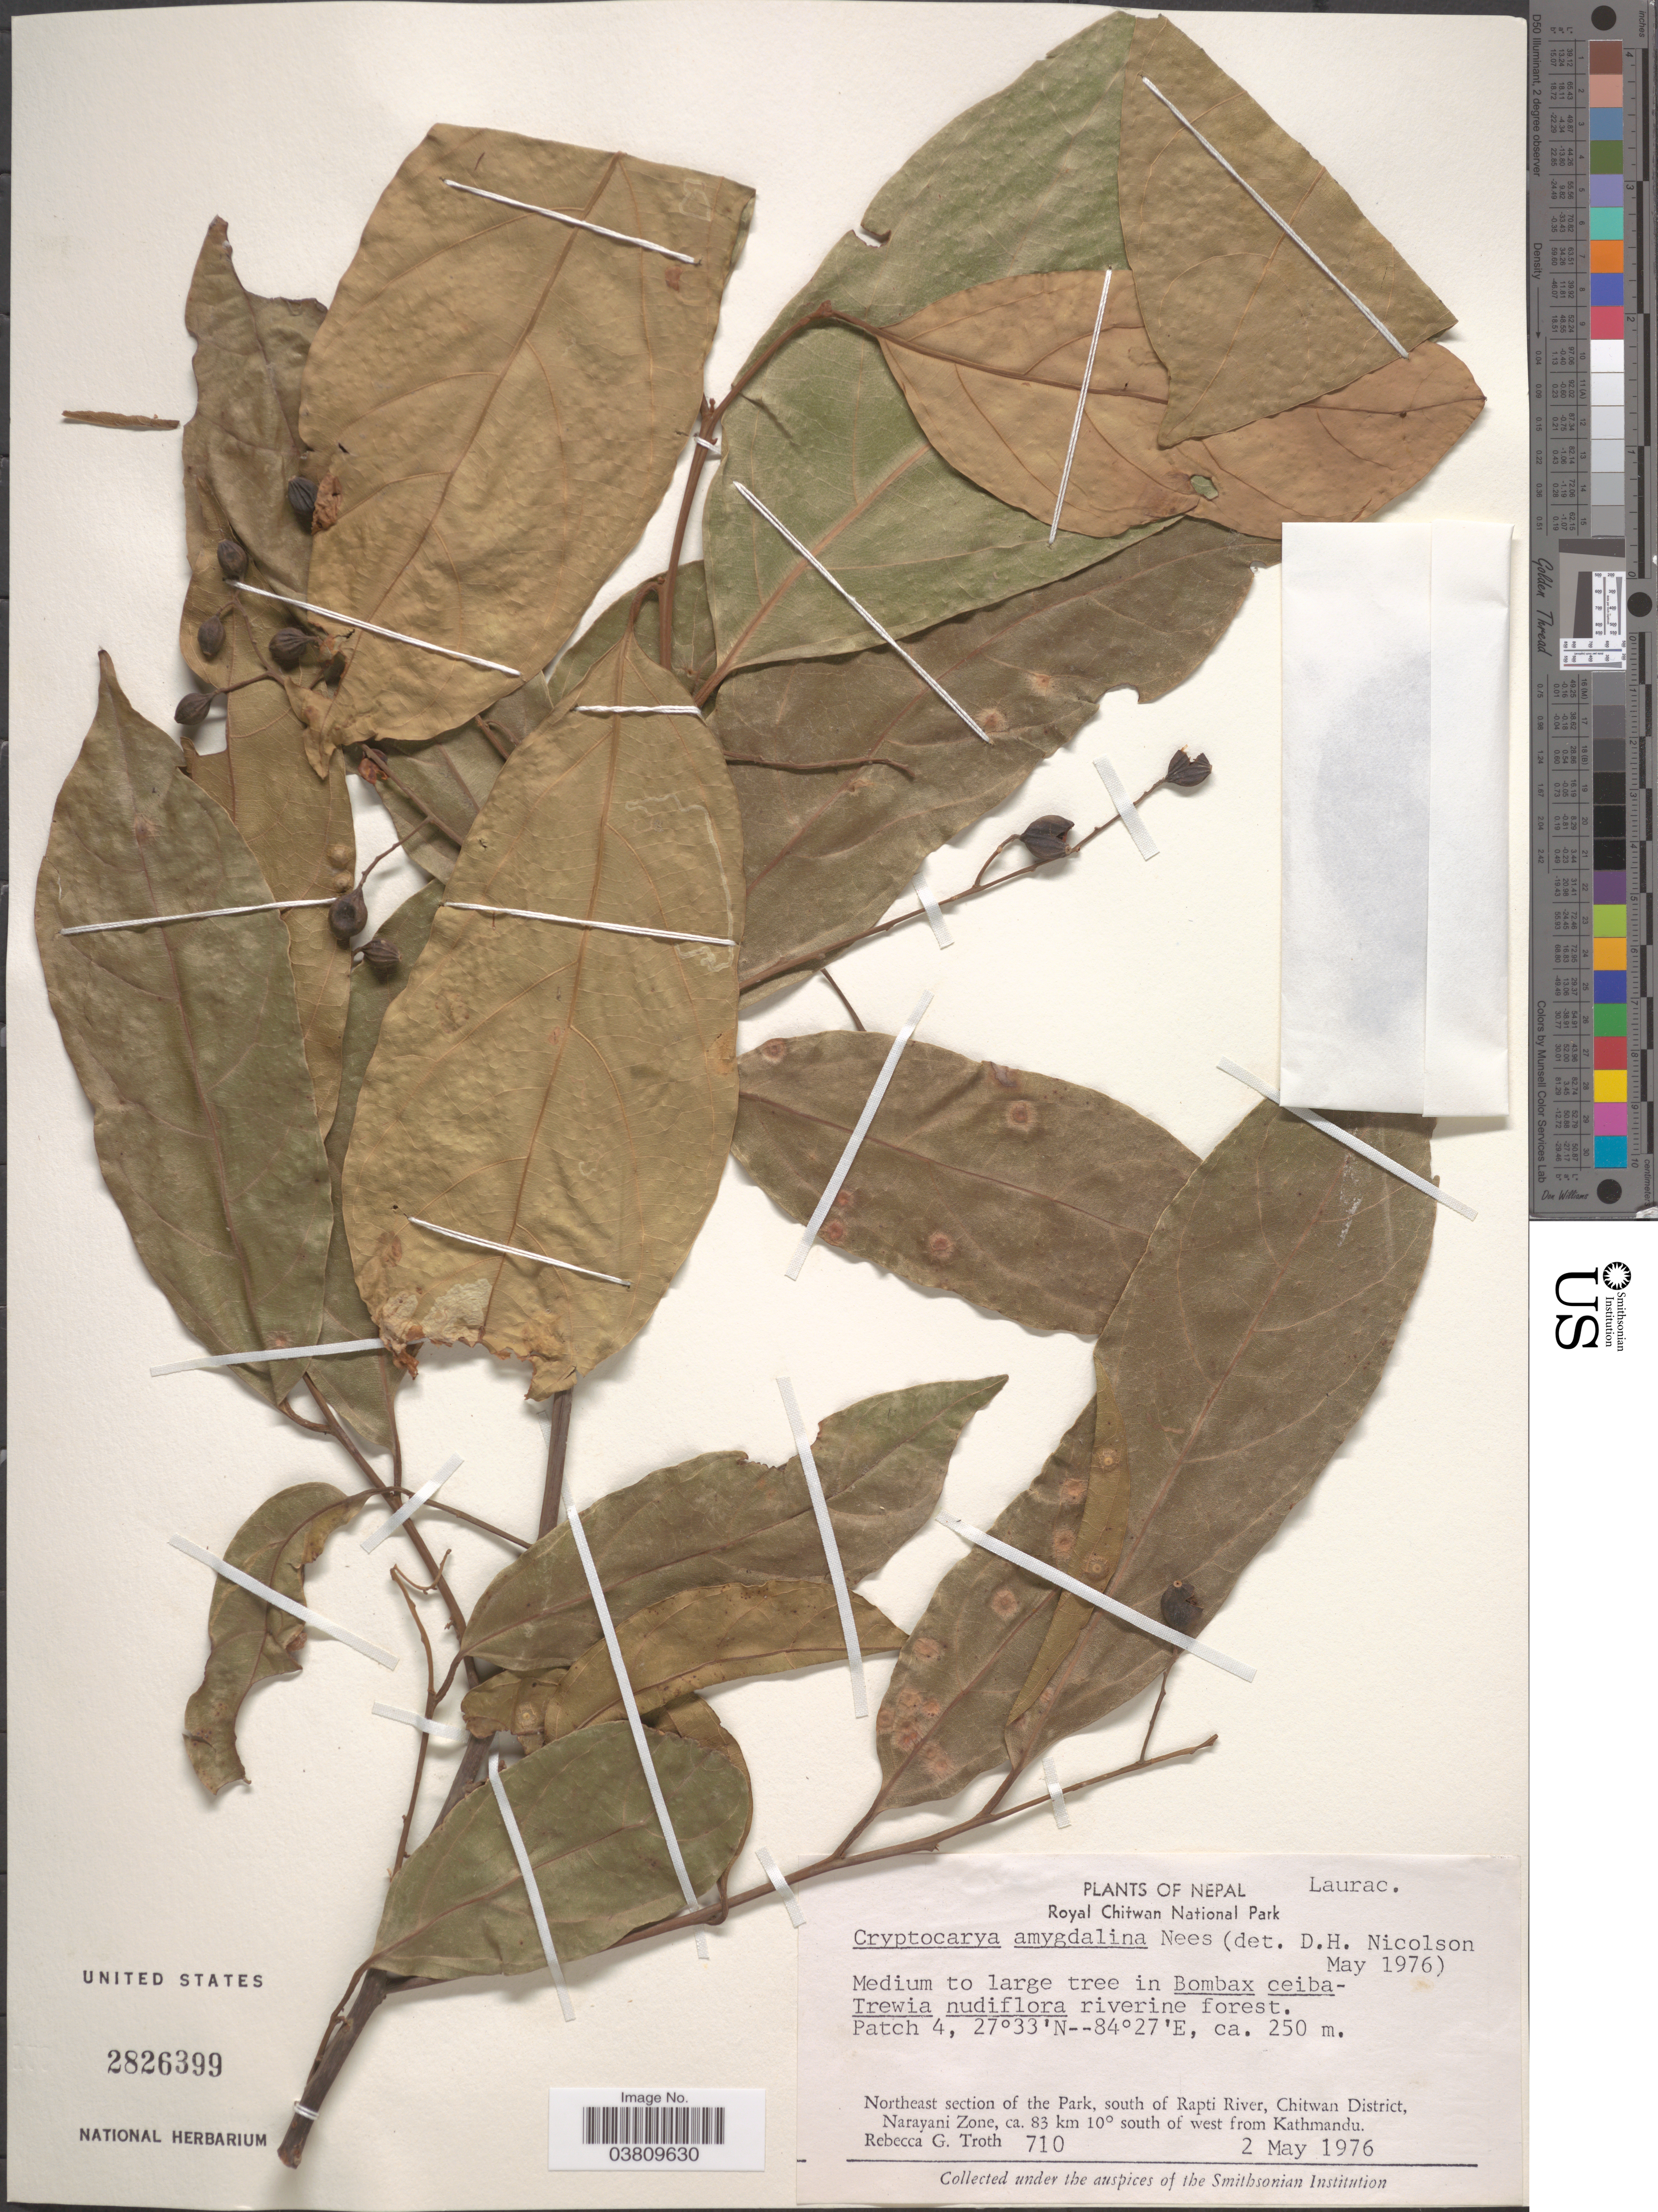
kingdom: Plantae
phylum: Tracheophyta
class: Magnoliopsida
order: Laurales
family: Lauraceae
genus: Cryptocarya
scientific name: Cryptocarya amygdalina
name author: Nees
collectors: R. Troth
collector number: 710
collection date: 1976-05-02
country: Nepal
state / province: Narayani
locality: Royal Chitwan National Park. Patch 4. Northeast section of the Park, south of Rapti River, Chitwan District, Narayani Zone, ca. 83 km 10° south of west from Kathmandu.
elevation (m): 250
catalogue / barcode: US 2826399